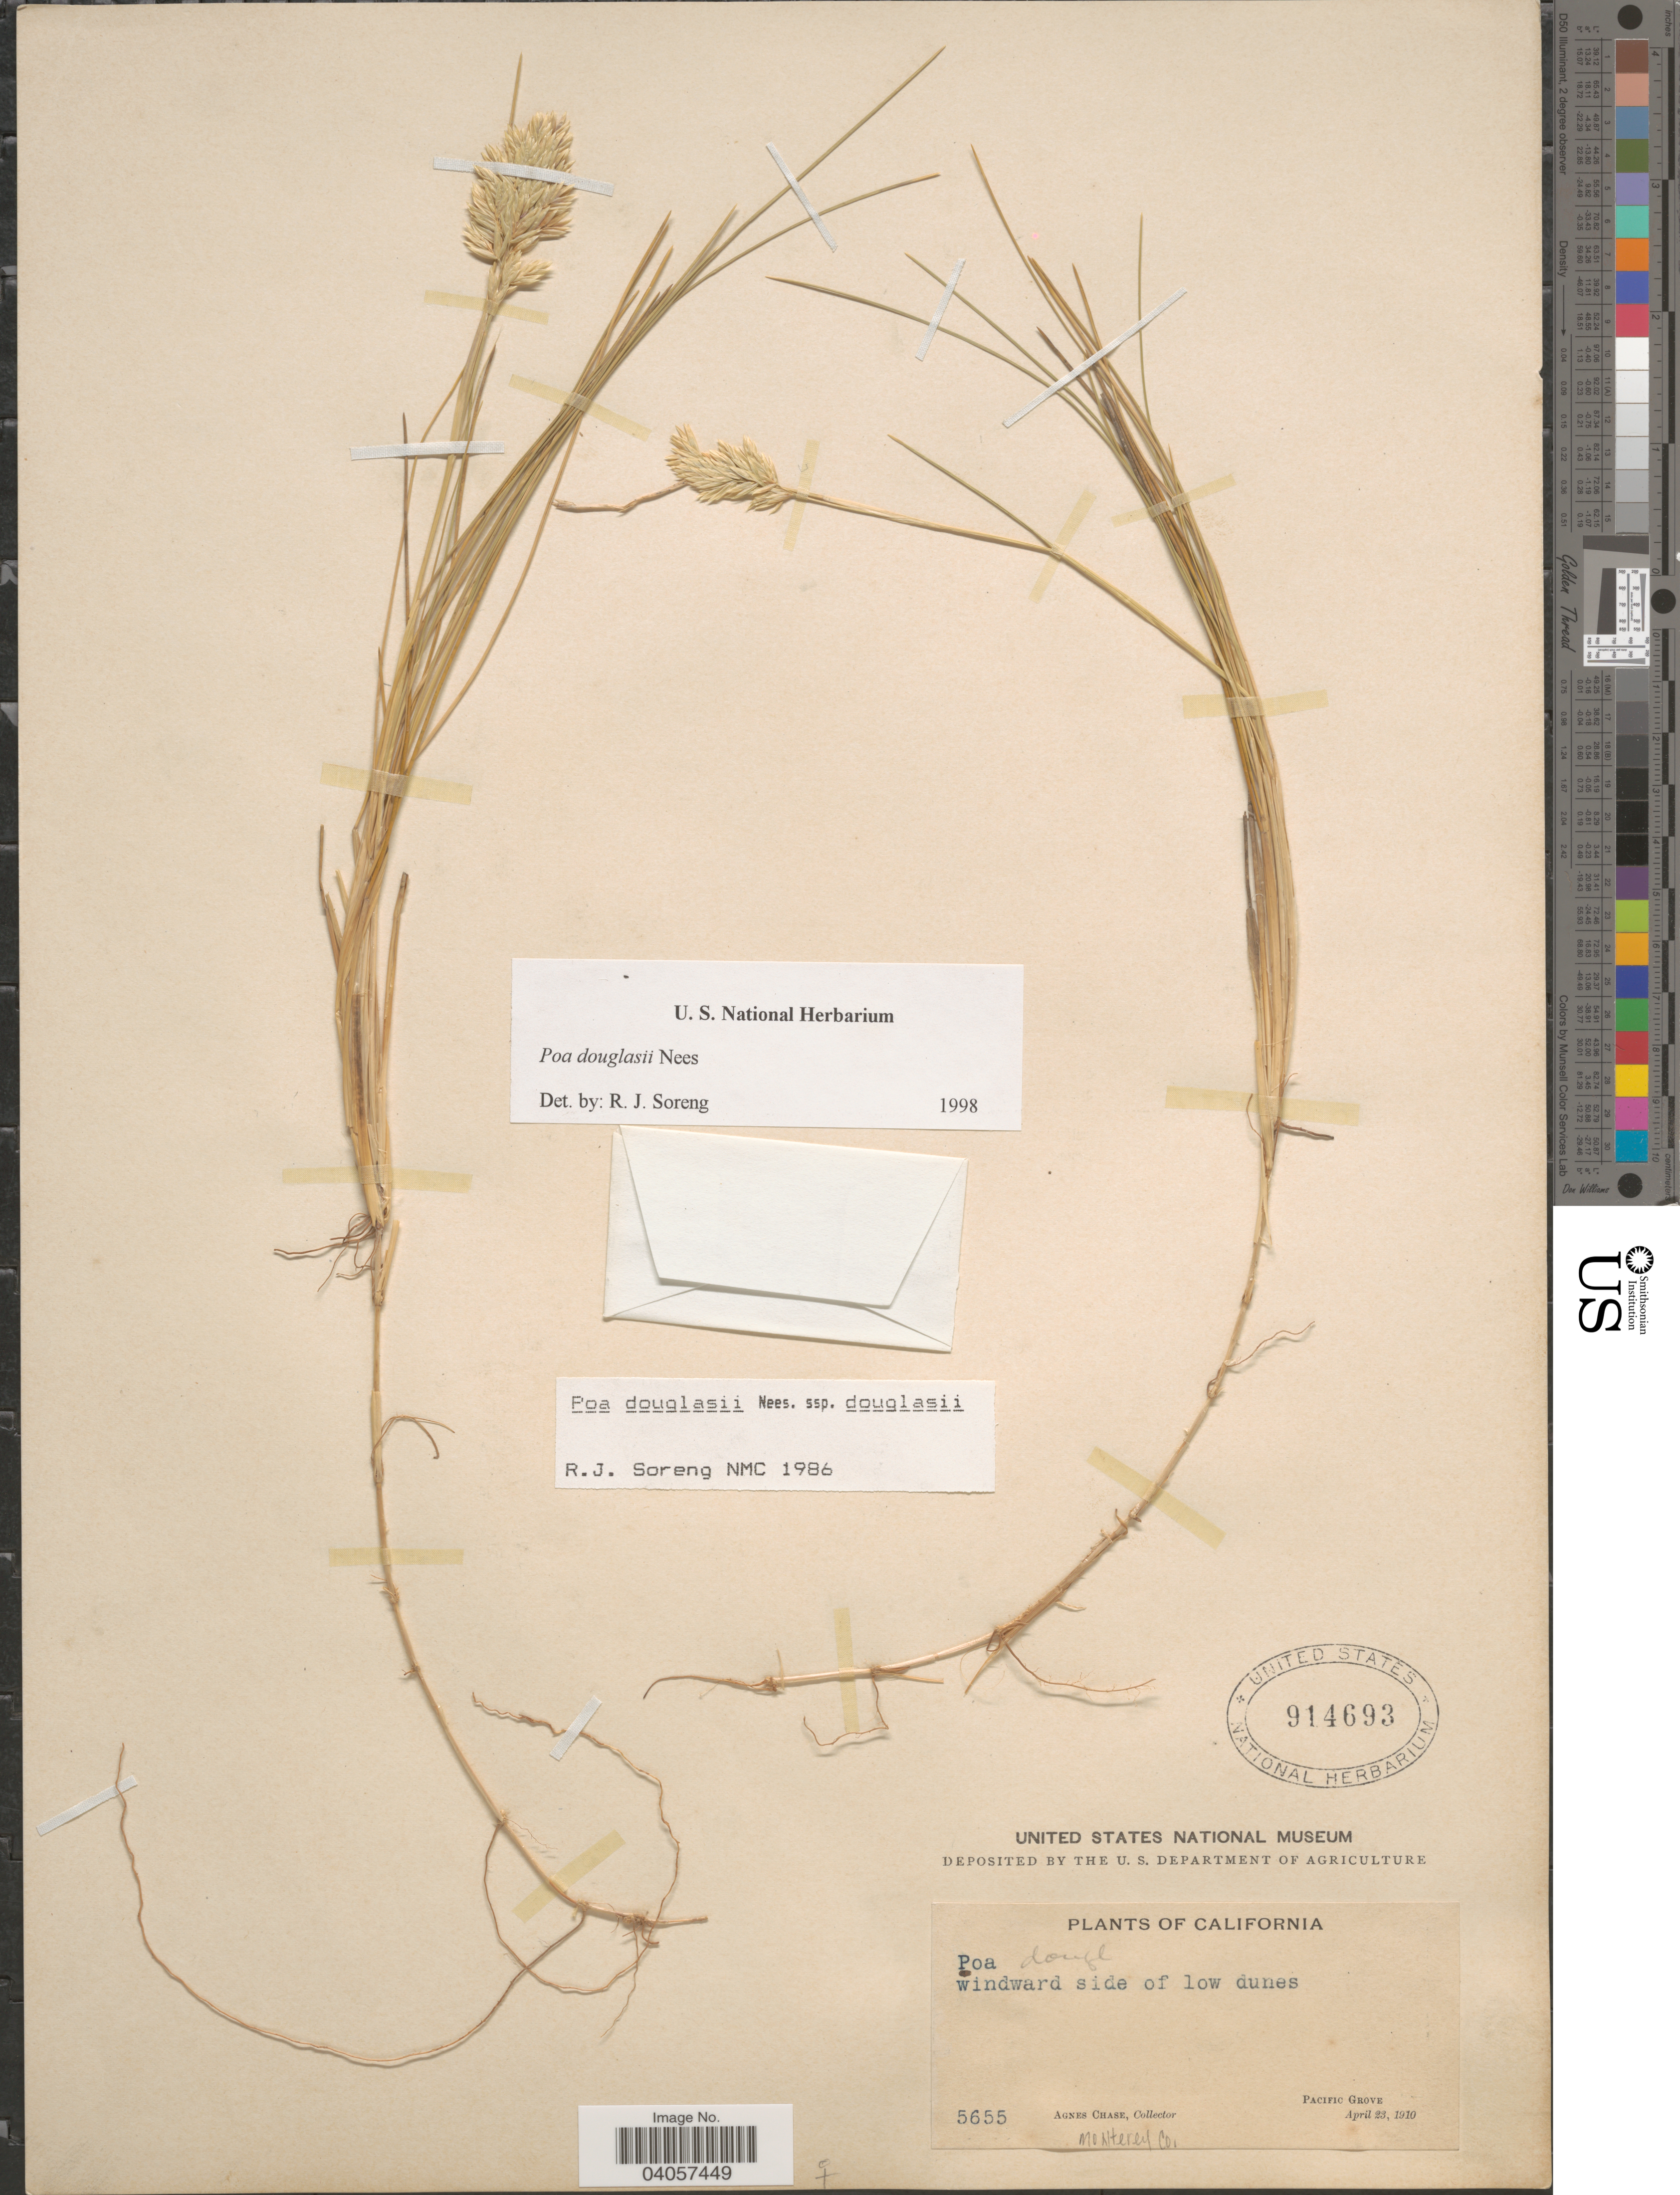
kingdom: Plantae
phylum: Tracheophyta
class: Liliopsida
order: Poales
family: Poaceae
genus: Poa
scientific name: Poa douglasii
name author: Nees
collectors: A. Chase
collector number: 5655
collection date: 1910-04-23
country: United States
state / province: California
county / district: Monterey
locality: Windward side of low dunes. Pacific Grove. Monterey Co.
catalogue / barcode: US 914693